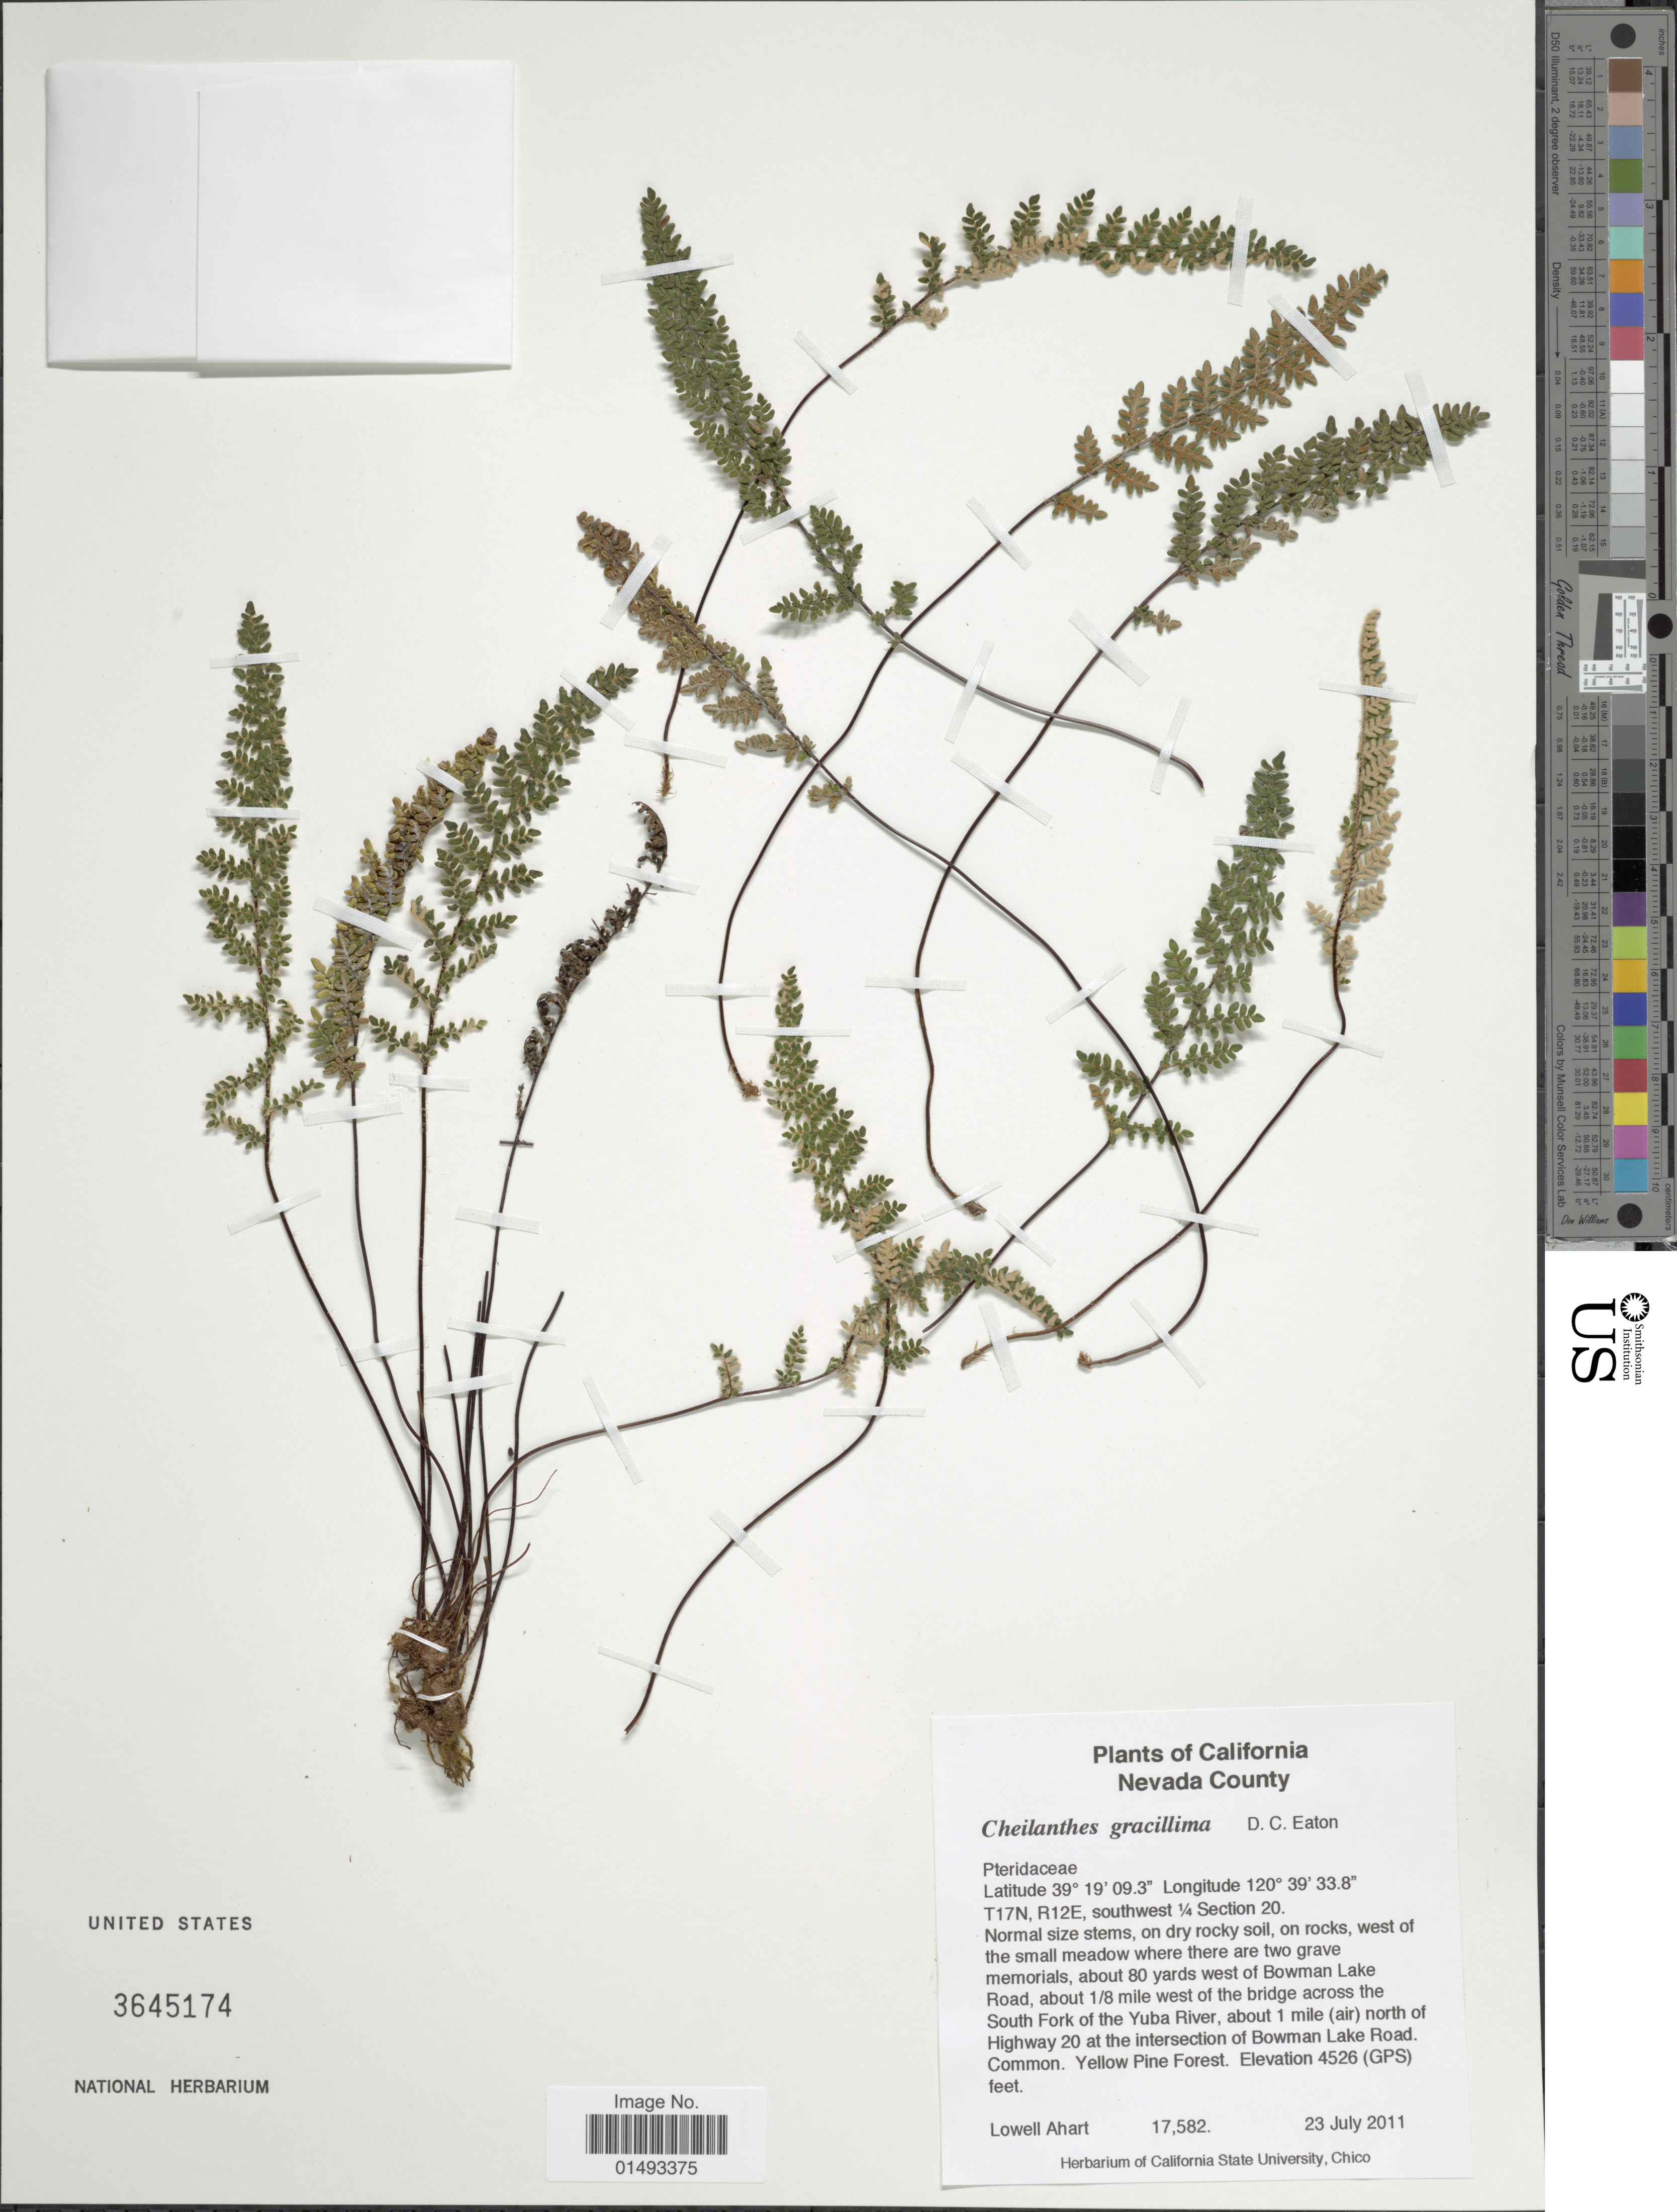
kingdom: Plantae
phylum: Tracheophyta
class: Polypodiopsida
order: Polypodiales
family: Pteridaceae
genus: Myriopteris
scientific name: Myriopteris gracillima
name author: (D.C. Eaton) J. Sm.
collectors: L. Ahart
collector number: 17582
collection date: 2011-07-23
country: United States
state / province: Nevada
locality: T17N, R12E,southwest ¼ Section 20. about 80 yards west of Bowman Lake Road, about 1/8 mile west of the bridge across the South Fork of the Yuba River, about 1 mile (air) north of Highway 20 at the intersection of Bowman Lake Road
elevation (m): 1380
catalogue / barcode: US 3645174